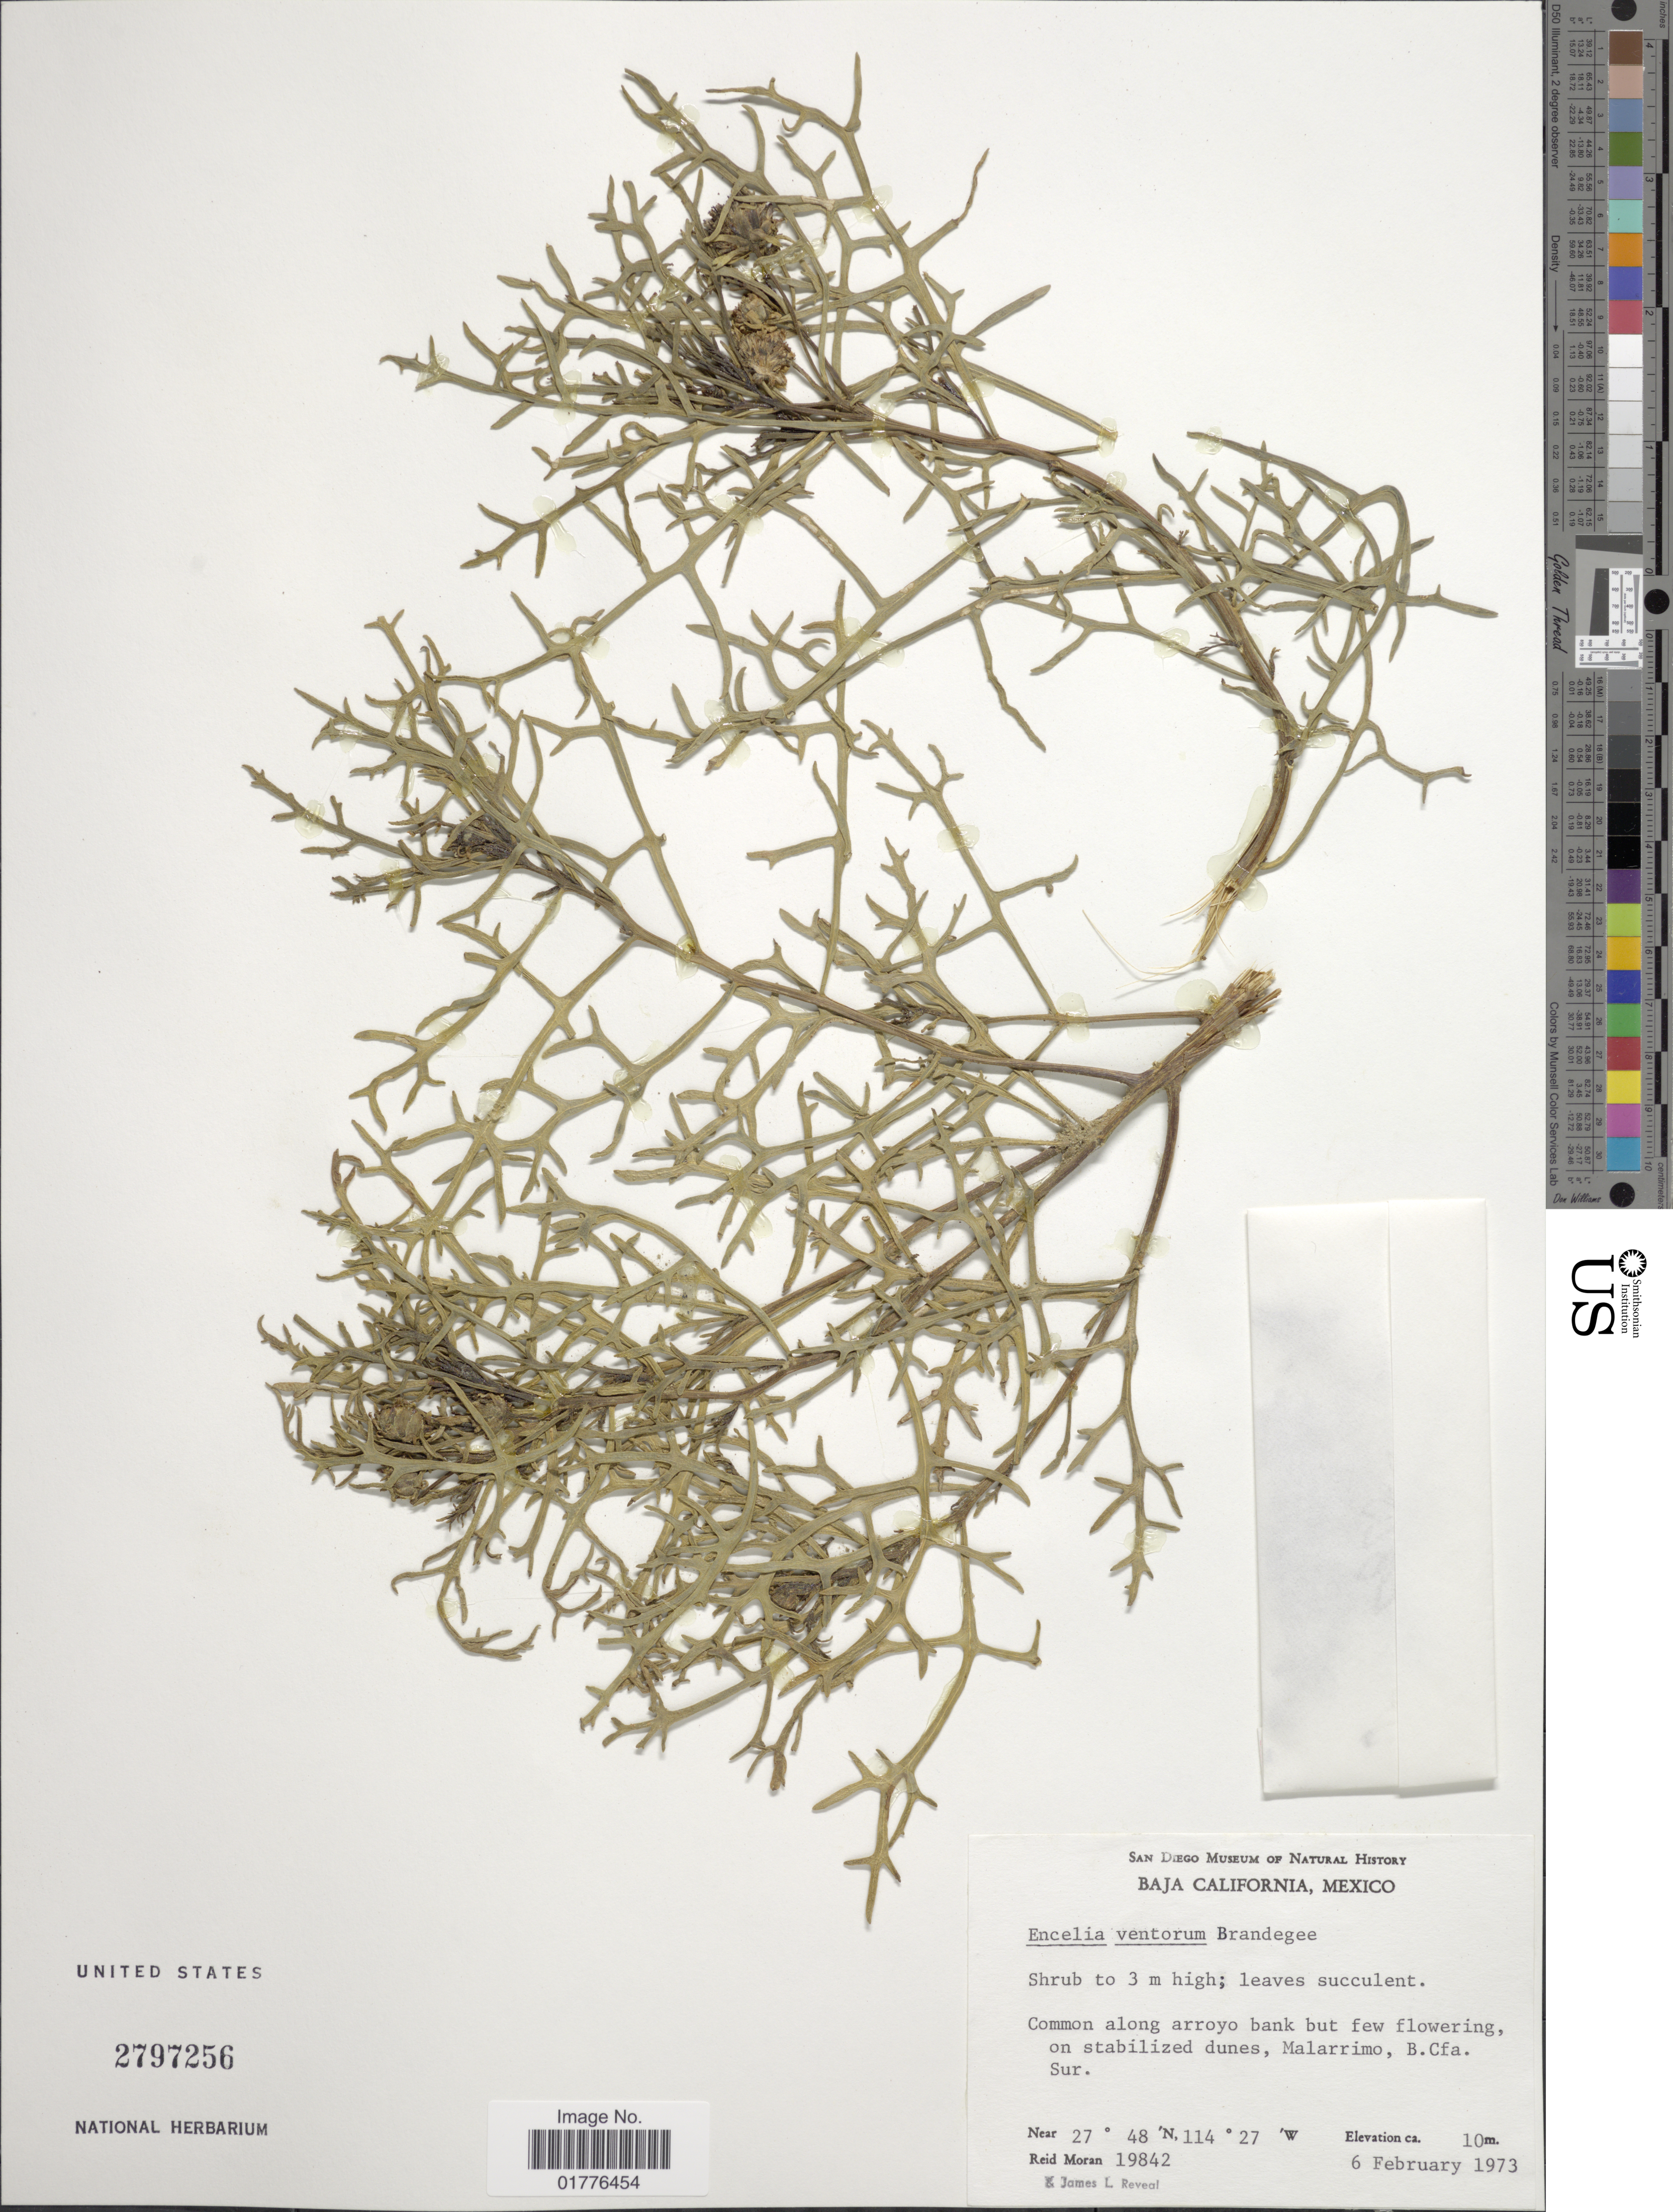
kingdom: Plantae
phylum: Tracheophyta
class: Magnoliopsida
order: Asterales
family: Asteraceae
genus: Encelia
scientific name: Encelia ventorum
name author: Brandegee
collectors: R. V. Moran & J. L. Reveal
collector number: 19842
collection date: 1973-02-06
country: Mexico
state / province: Baja California Sur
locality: Malarrimo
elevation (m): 10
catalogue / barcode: US 2797256